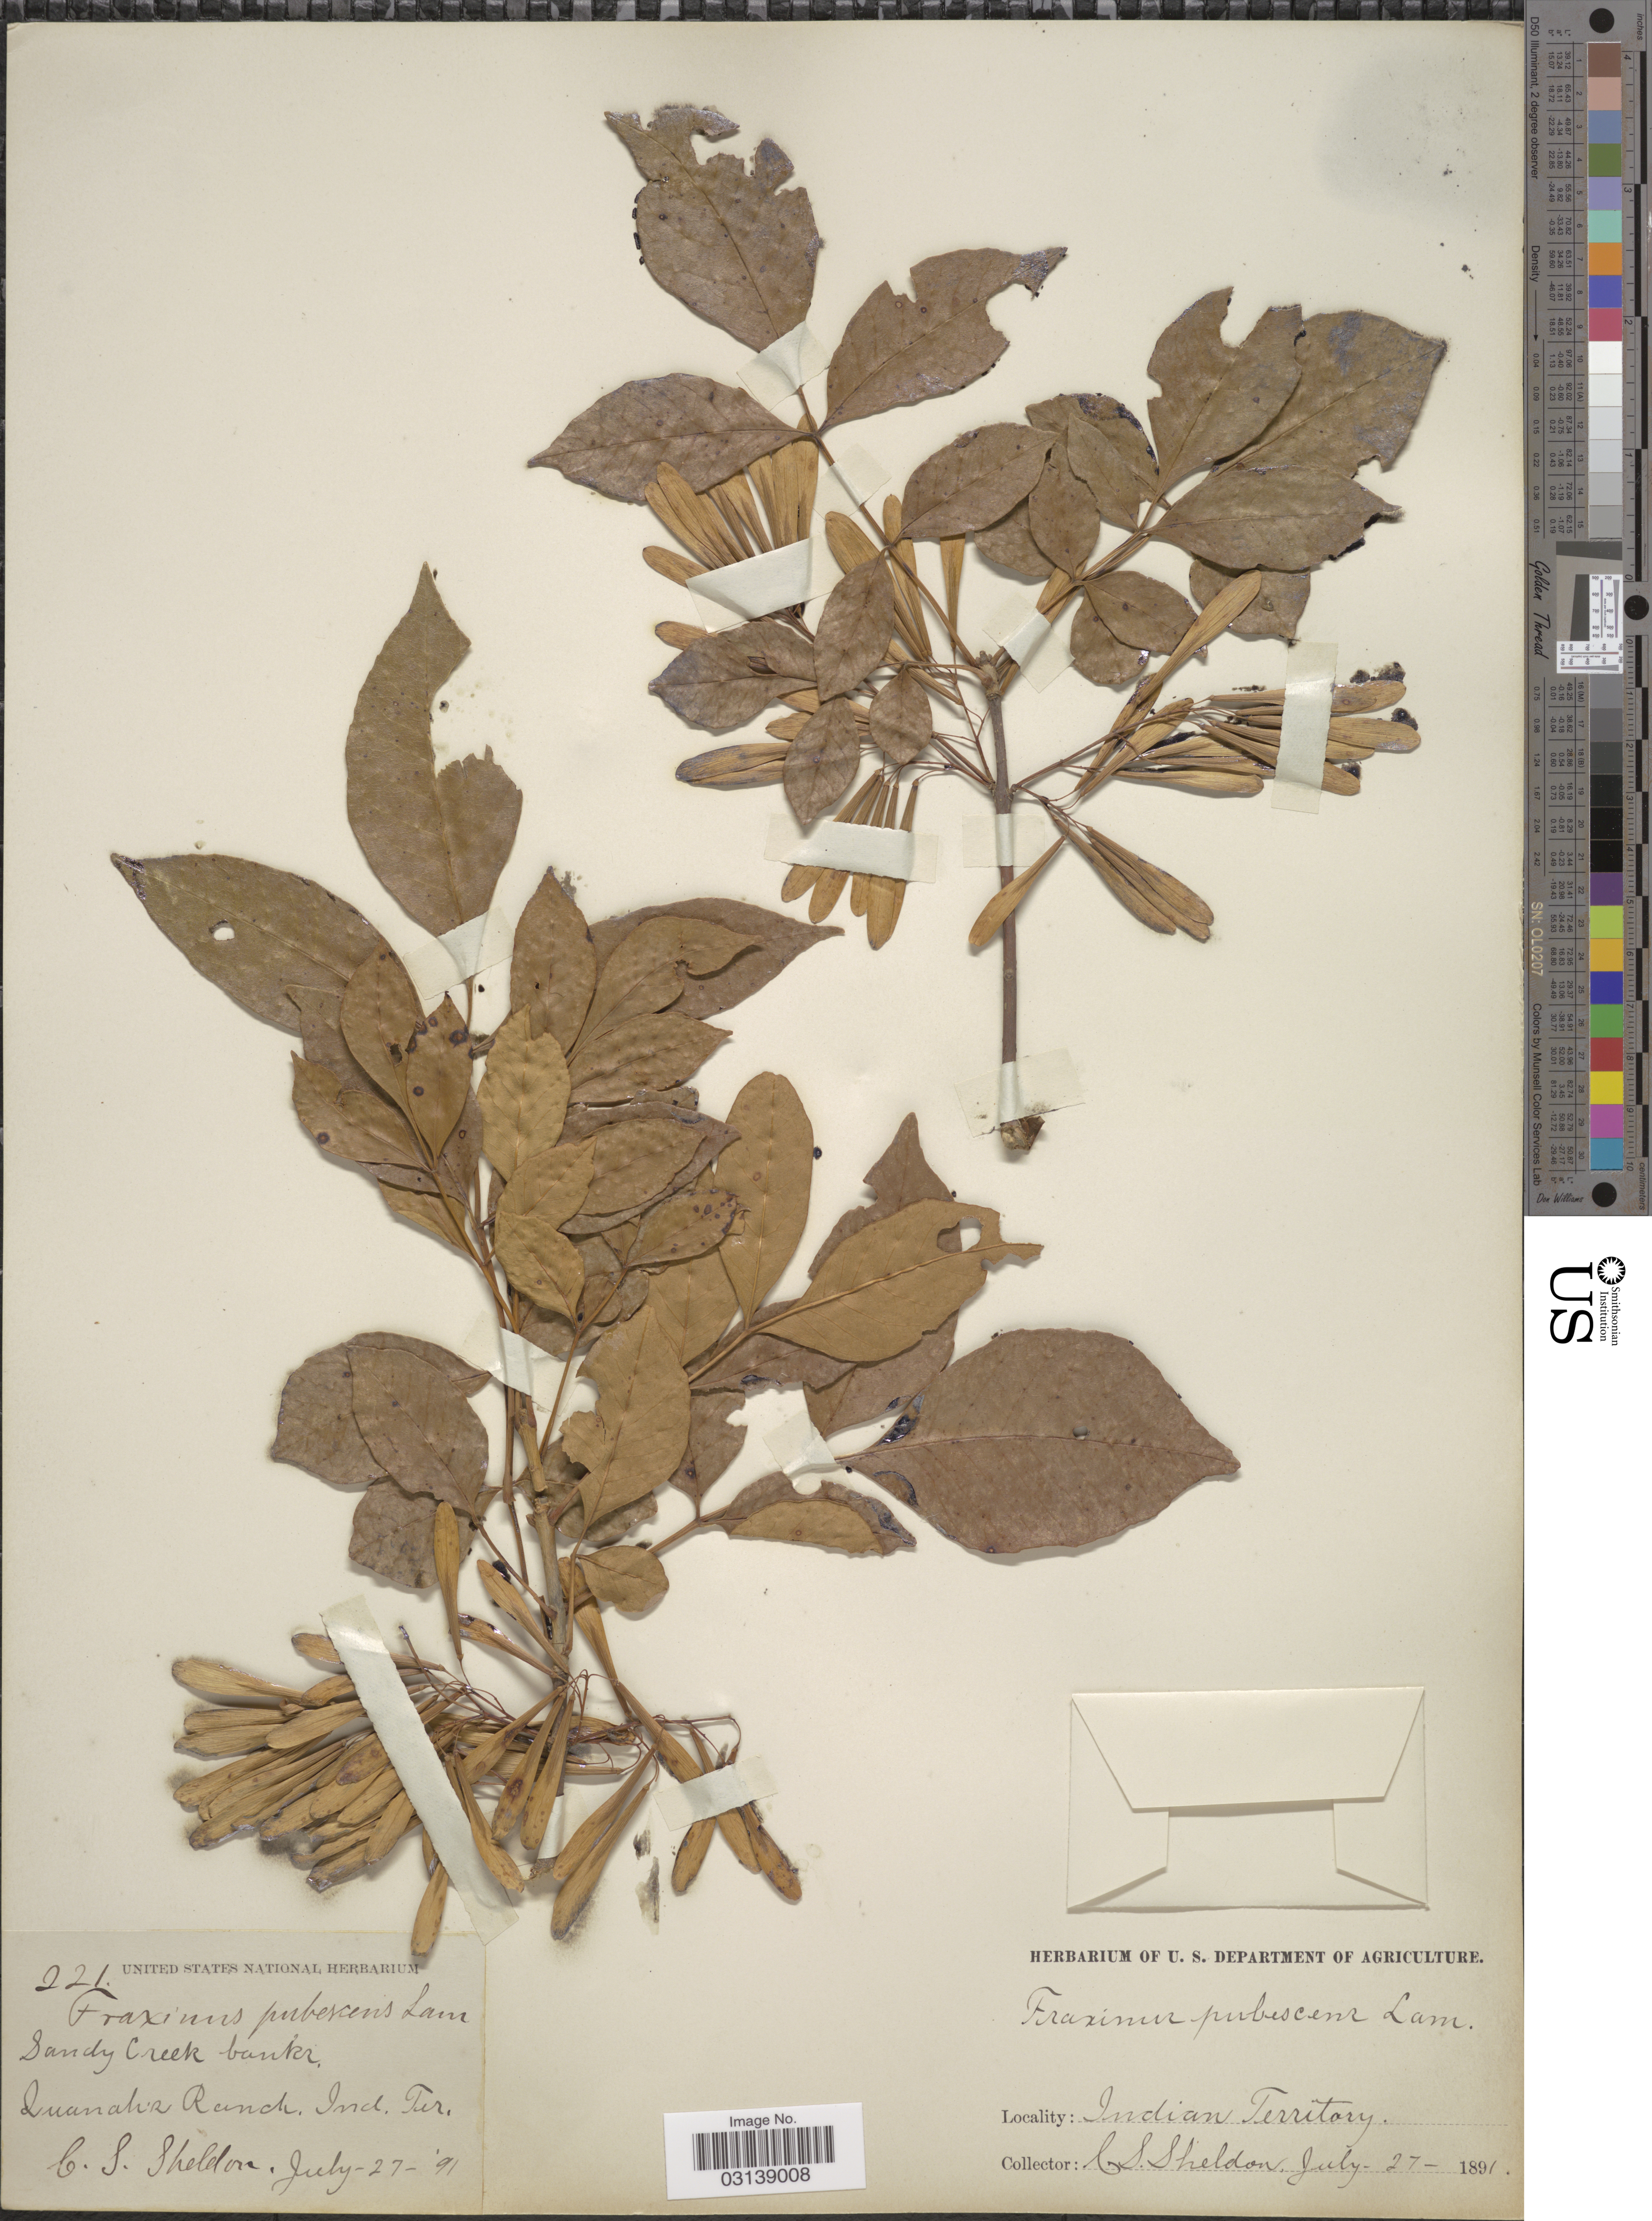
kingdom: Plantae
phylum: Tracheophyta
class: Magnoliopsida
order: Lamiales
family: Oleaceae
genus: Fraxinus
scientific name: Fraxinus pennsylvanica var. campestris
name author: (Britton) F.C. Gates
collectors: C. S. Sheldon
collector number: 221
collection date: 1891-07-27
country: United States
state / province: Oklahoma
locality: Sandy Creek banks. Quanah's Ranch. Ind. Ter.